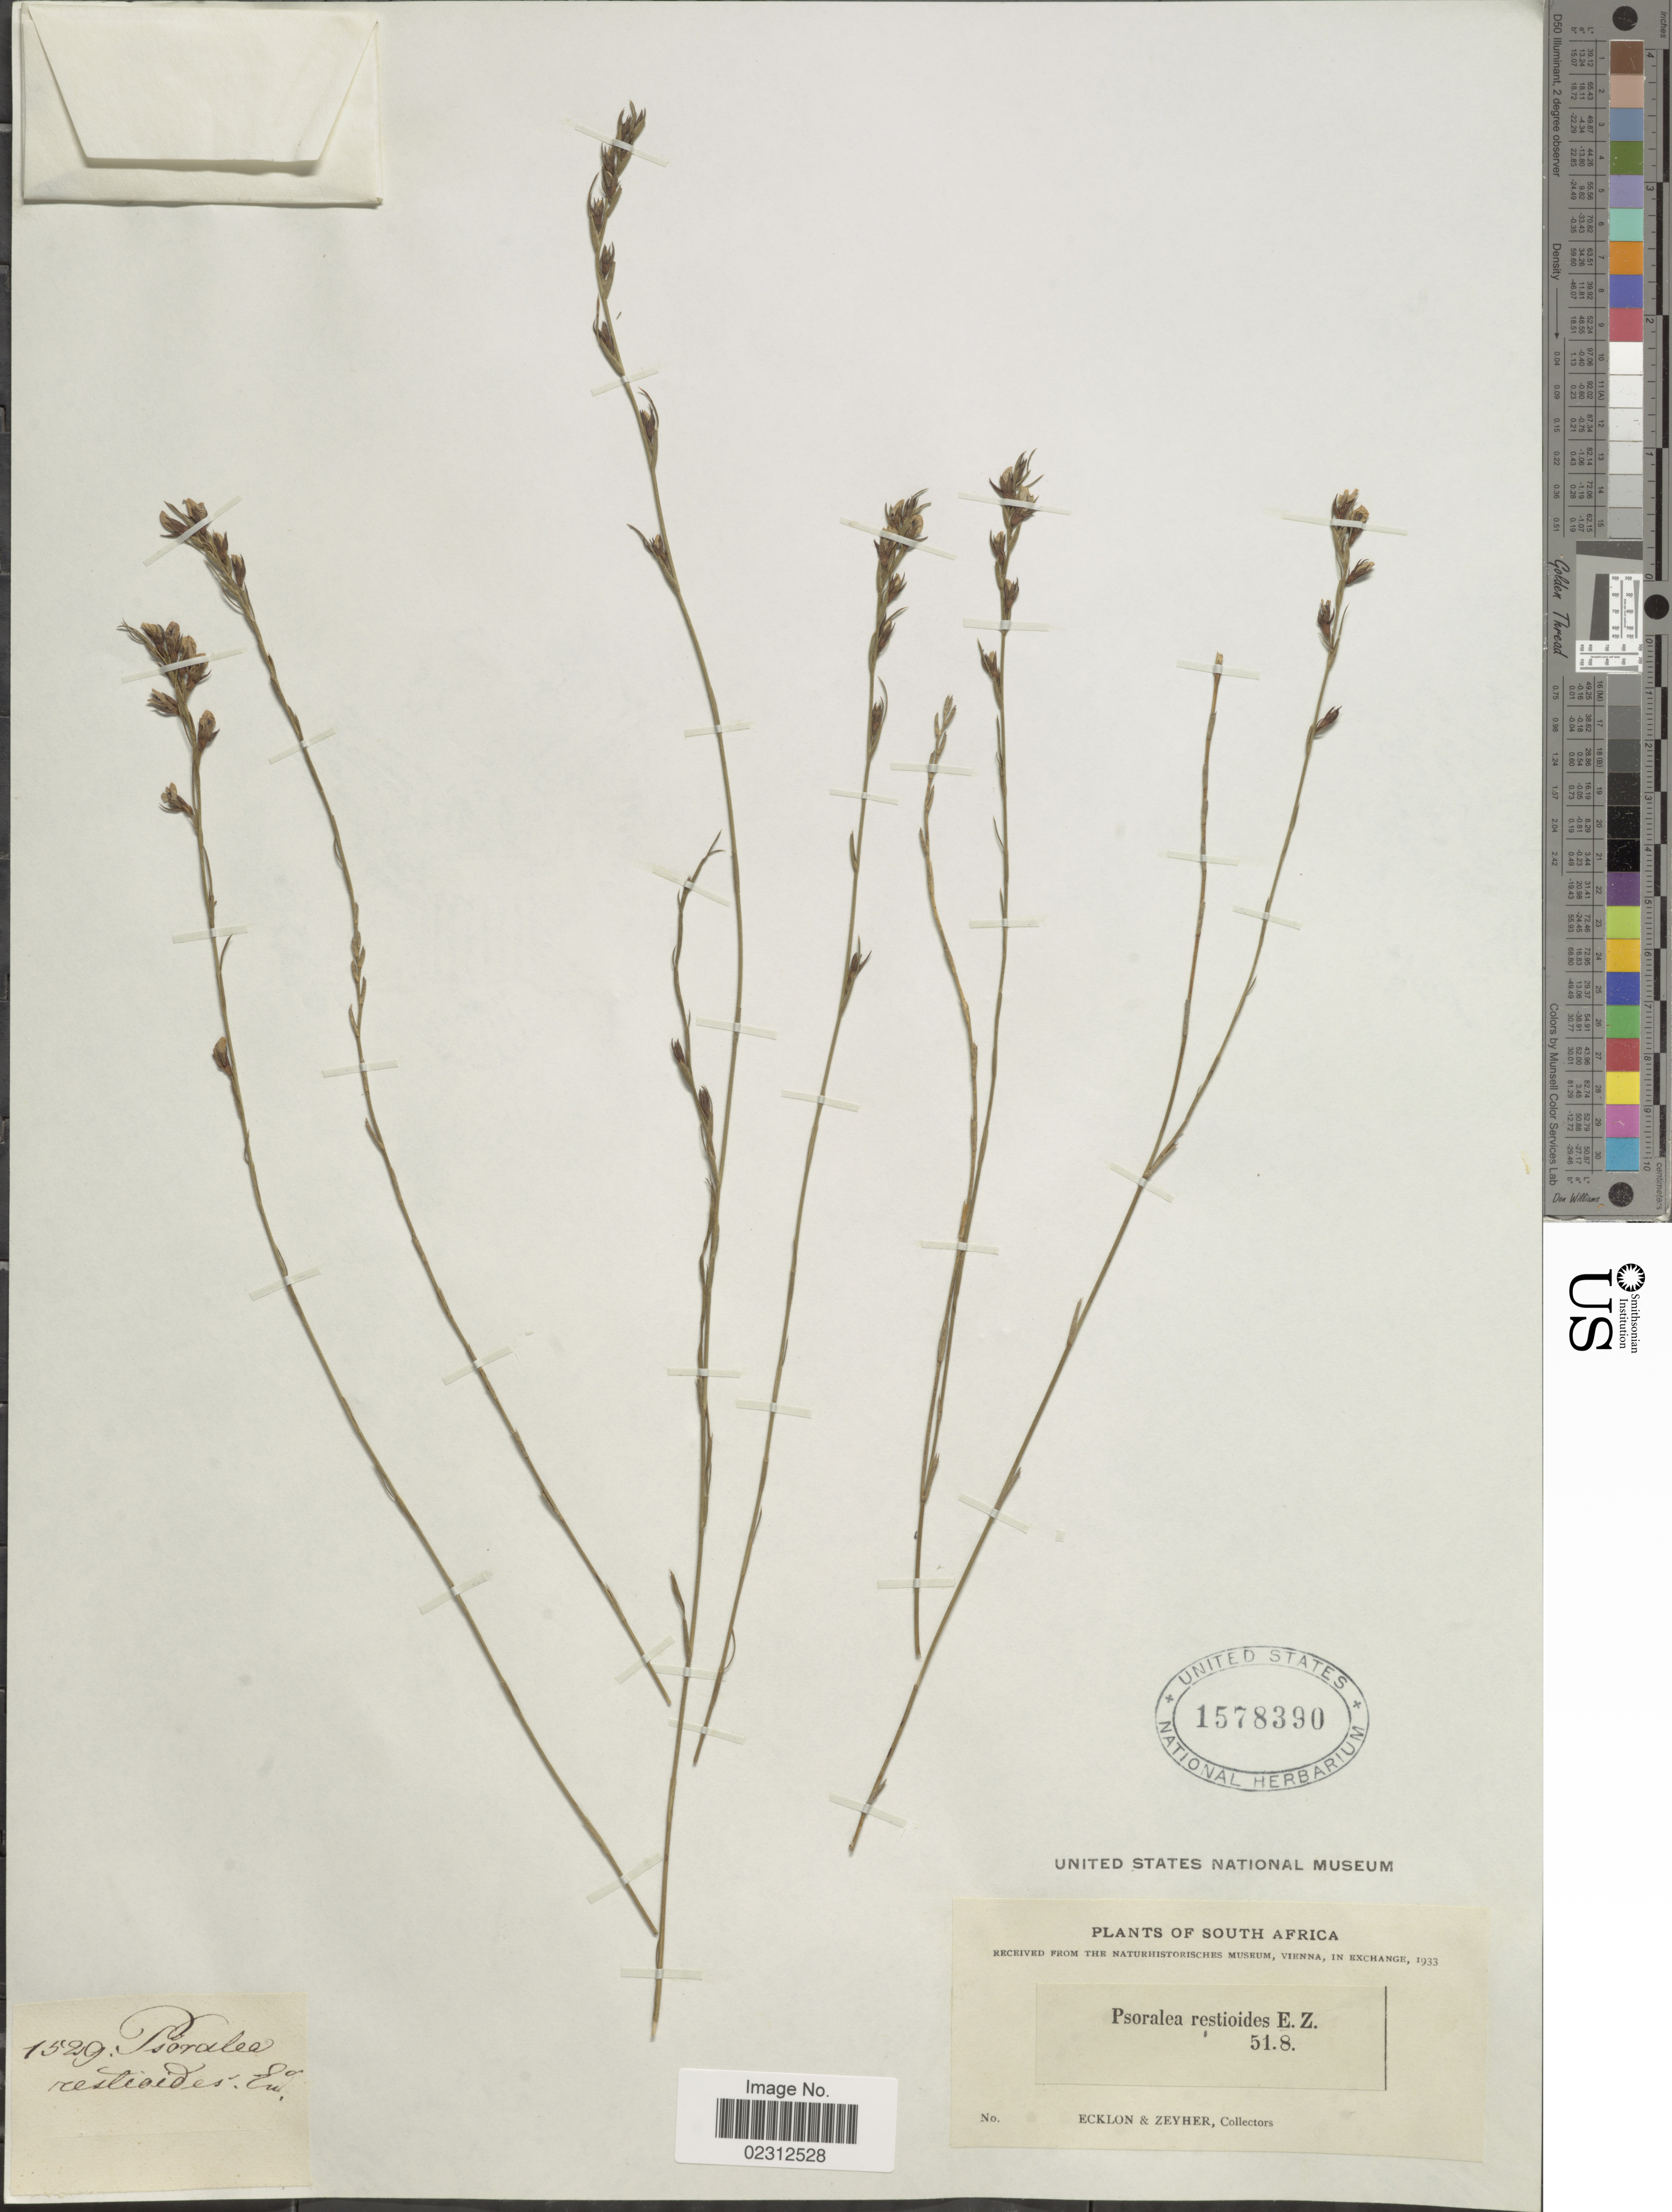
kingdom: Plantae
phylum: Tracheophyta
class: Magnoliopsida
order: Fabales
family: Fabaceae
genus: Psoralea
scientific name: Psoralea restioides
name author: Eckl. & Zeyh.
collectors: -. Ecklon & -. Zeyher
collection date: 1933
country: South Africa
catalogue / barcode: US 1578390